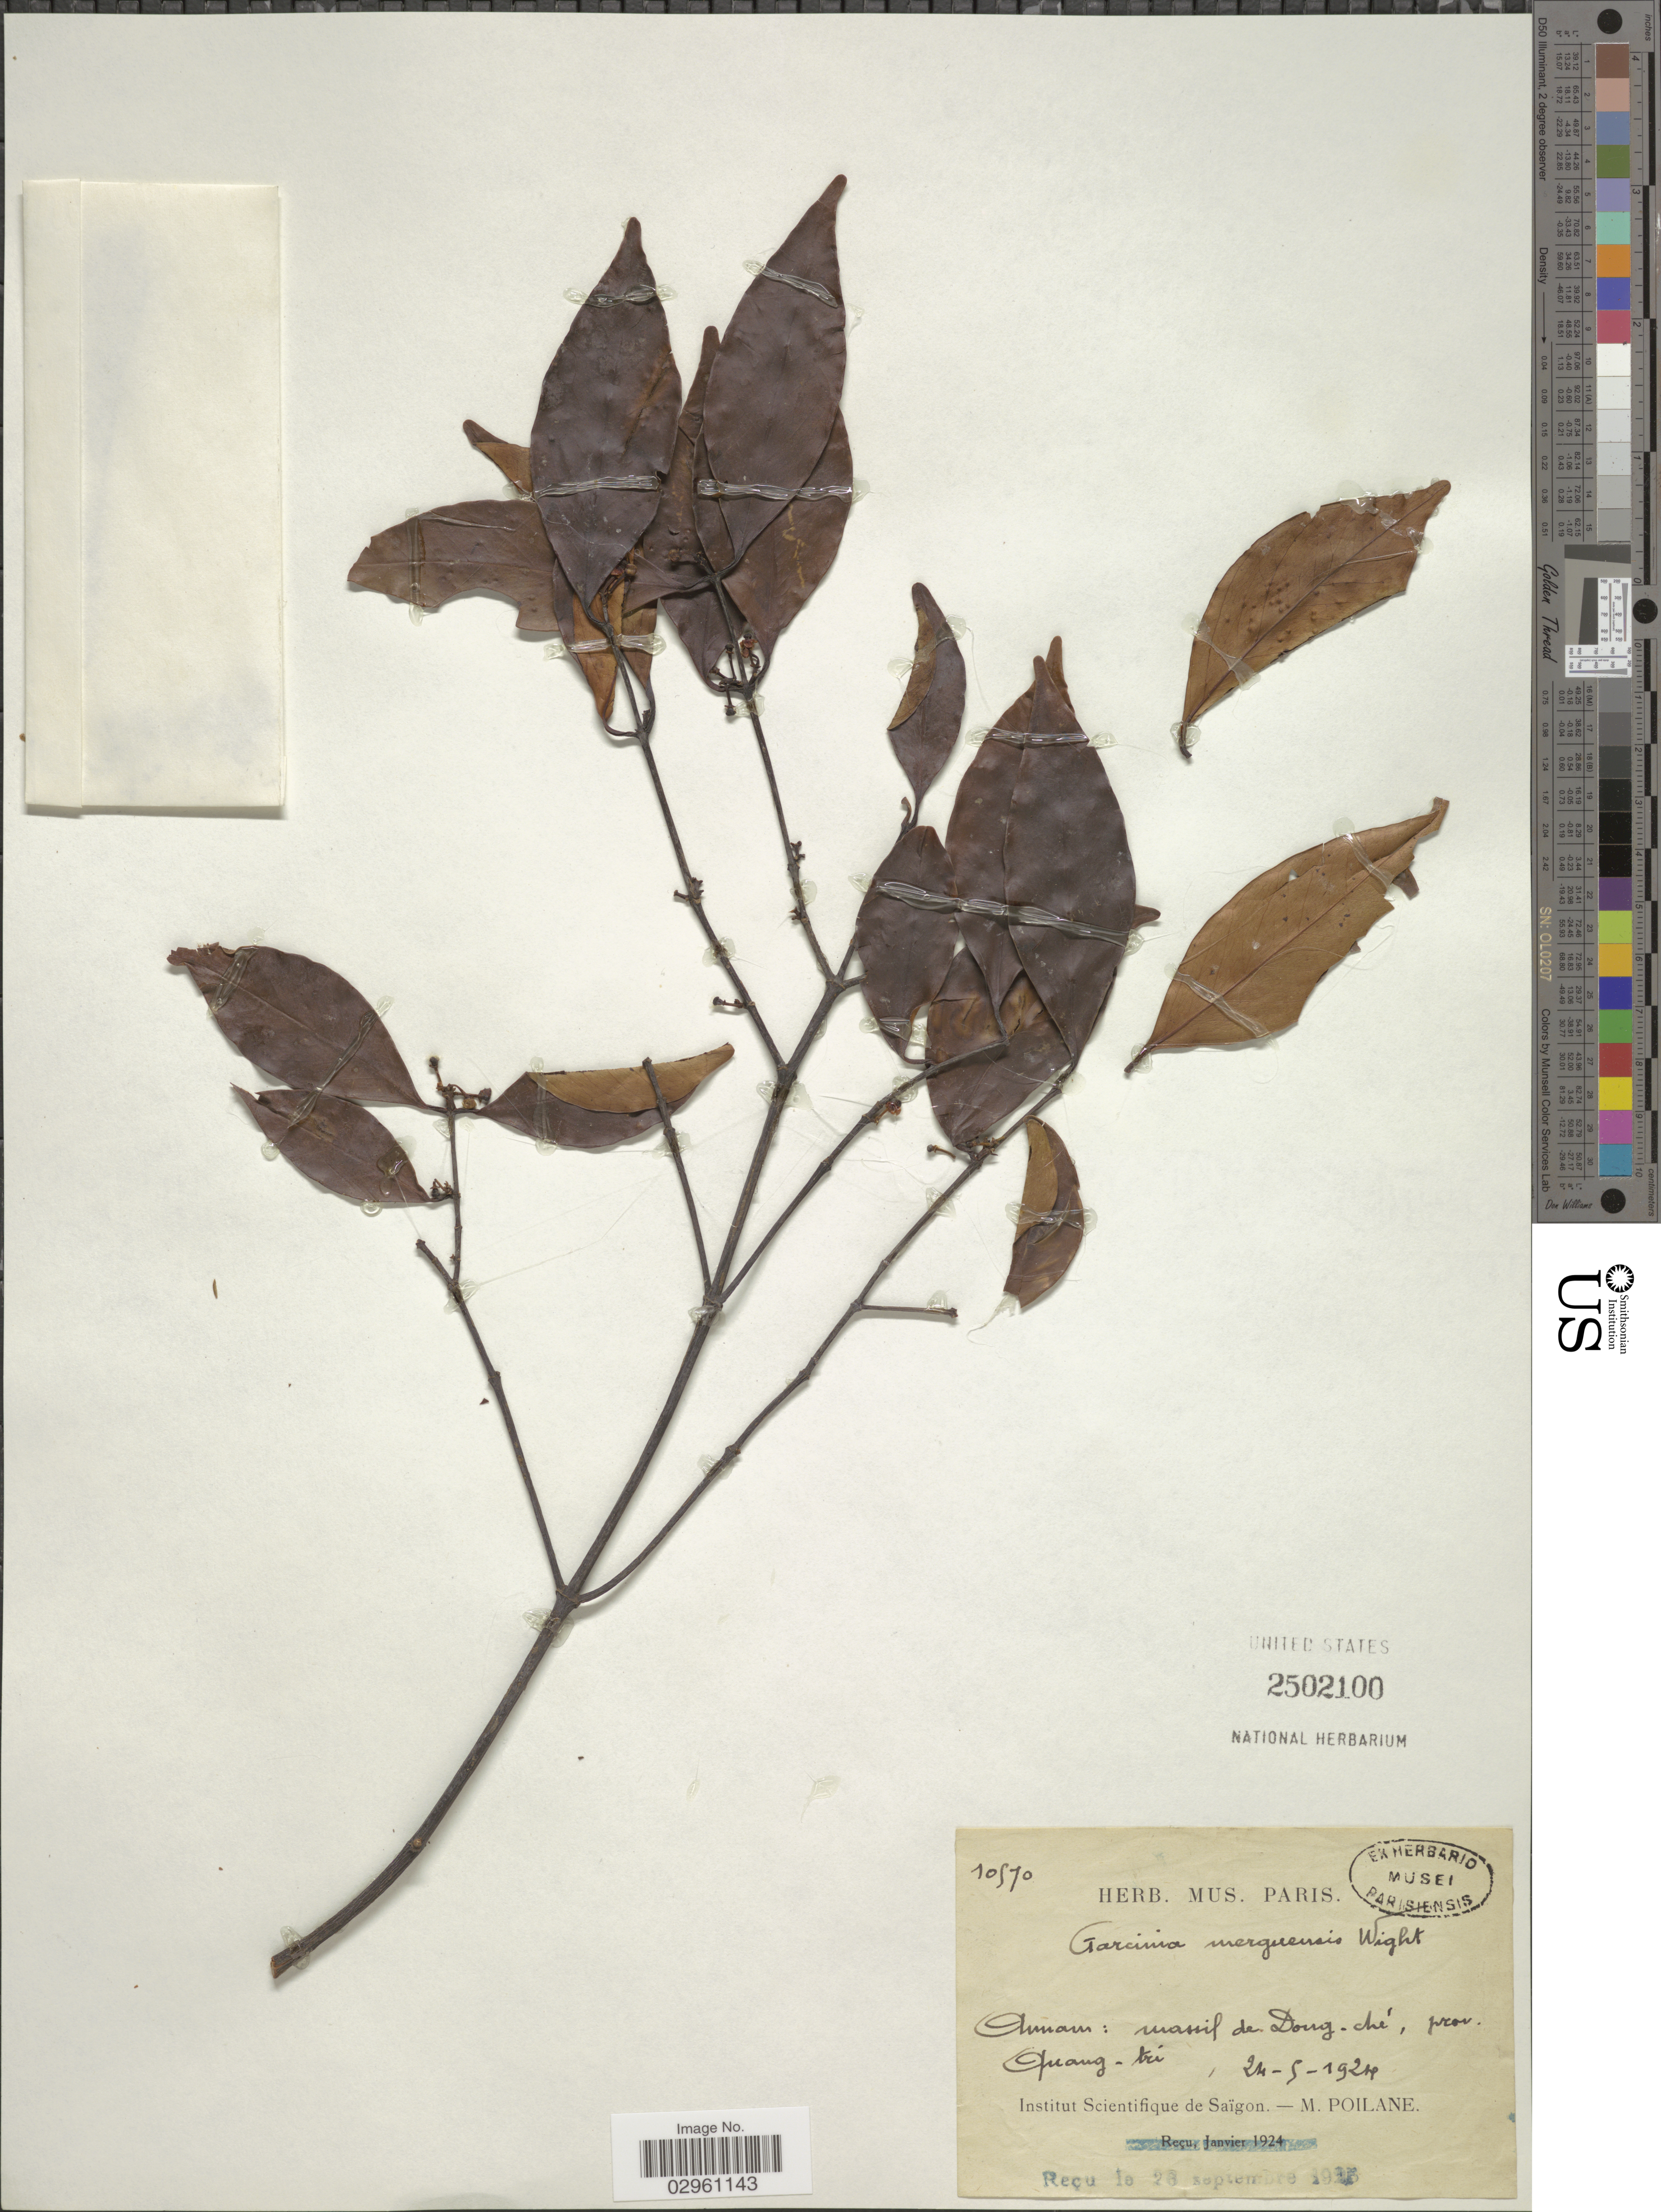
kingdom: Plantae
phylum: Tracheophyta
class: Magnoliopsida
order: Malpighiales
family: Clusiaceae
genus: Garcinia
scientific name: Garcinia merguensis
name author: Wight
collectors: M. Poilane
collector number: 10570*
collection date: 1924-05-24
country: Vietnam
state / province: Quang Tri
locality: Annam: massif de Dong-ché, prov. Quang - tri.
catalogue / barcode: US 2502100